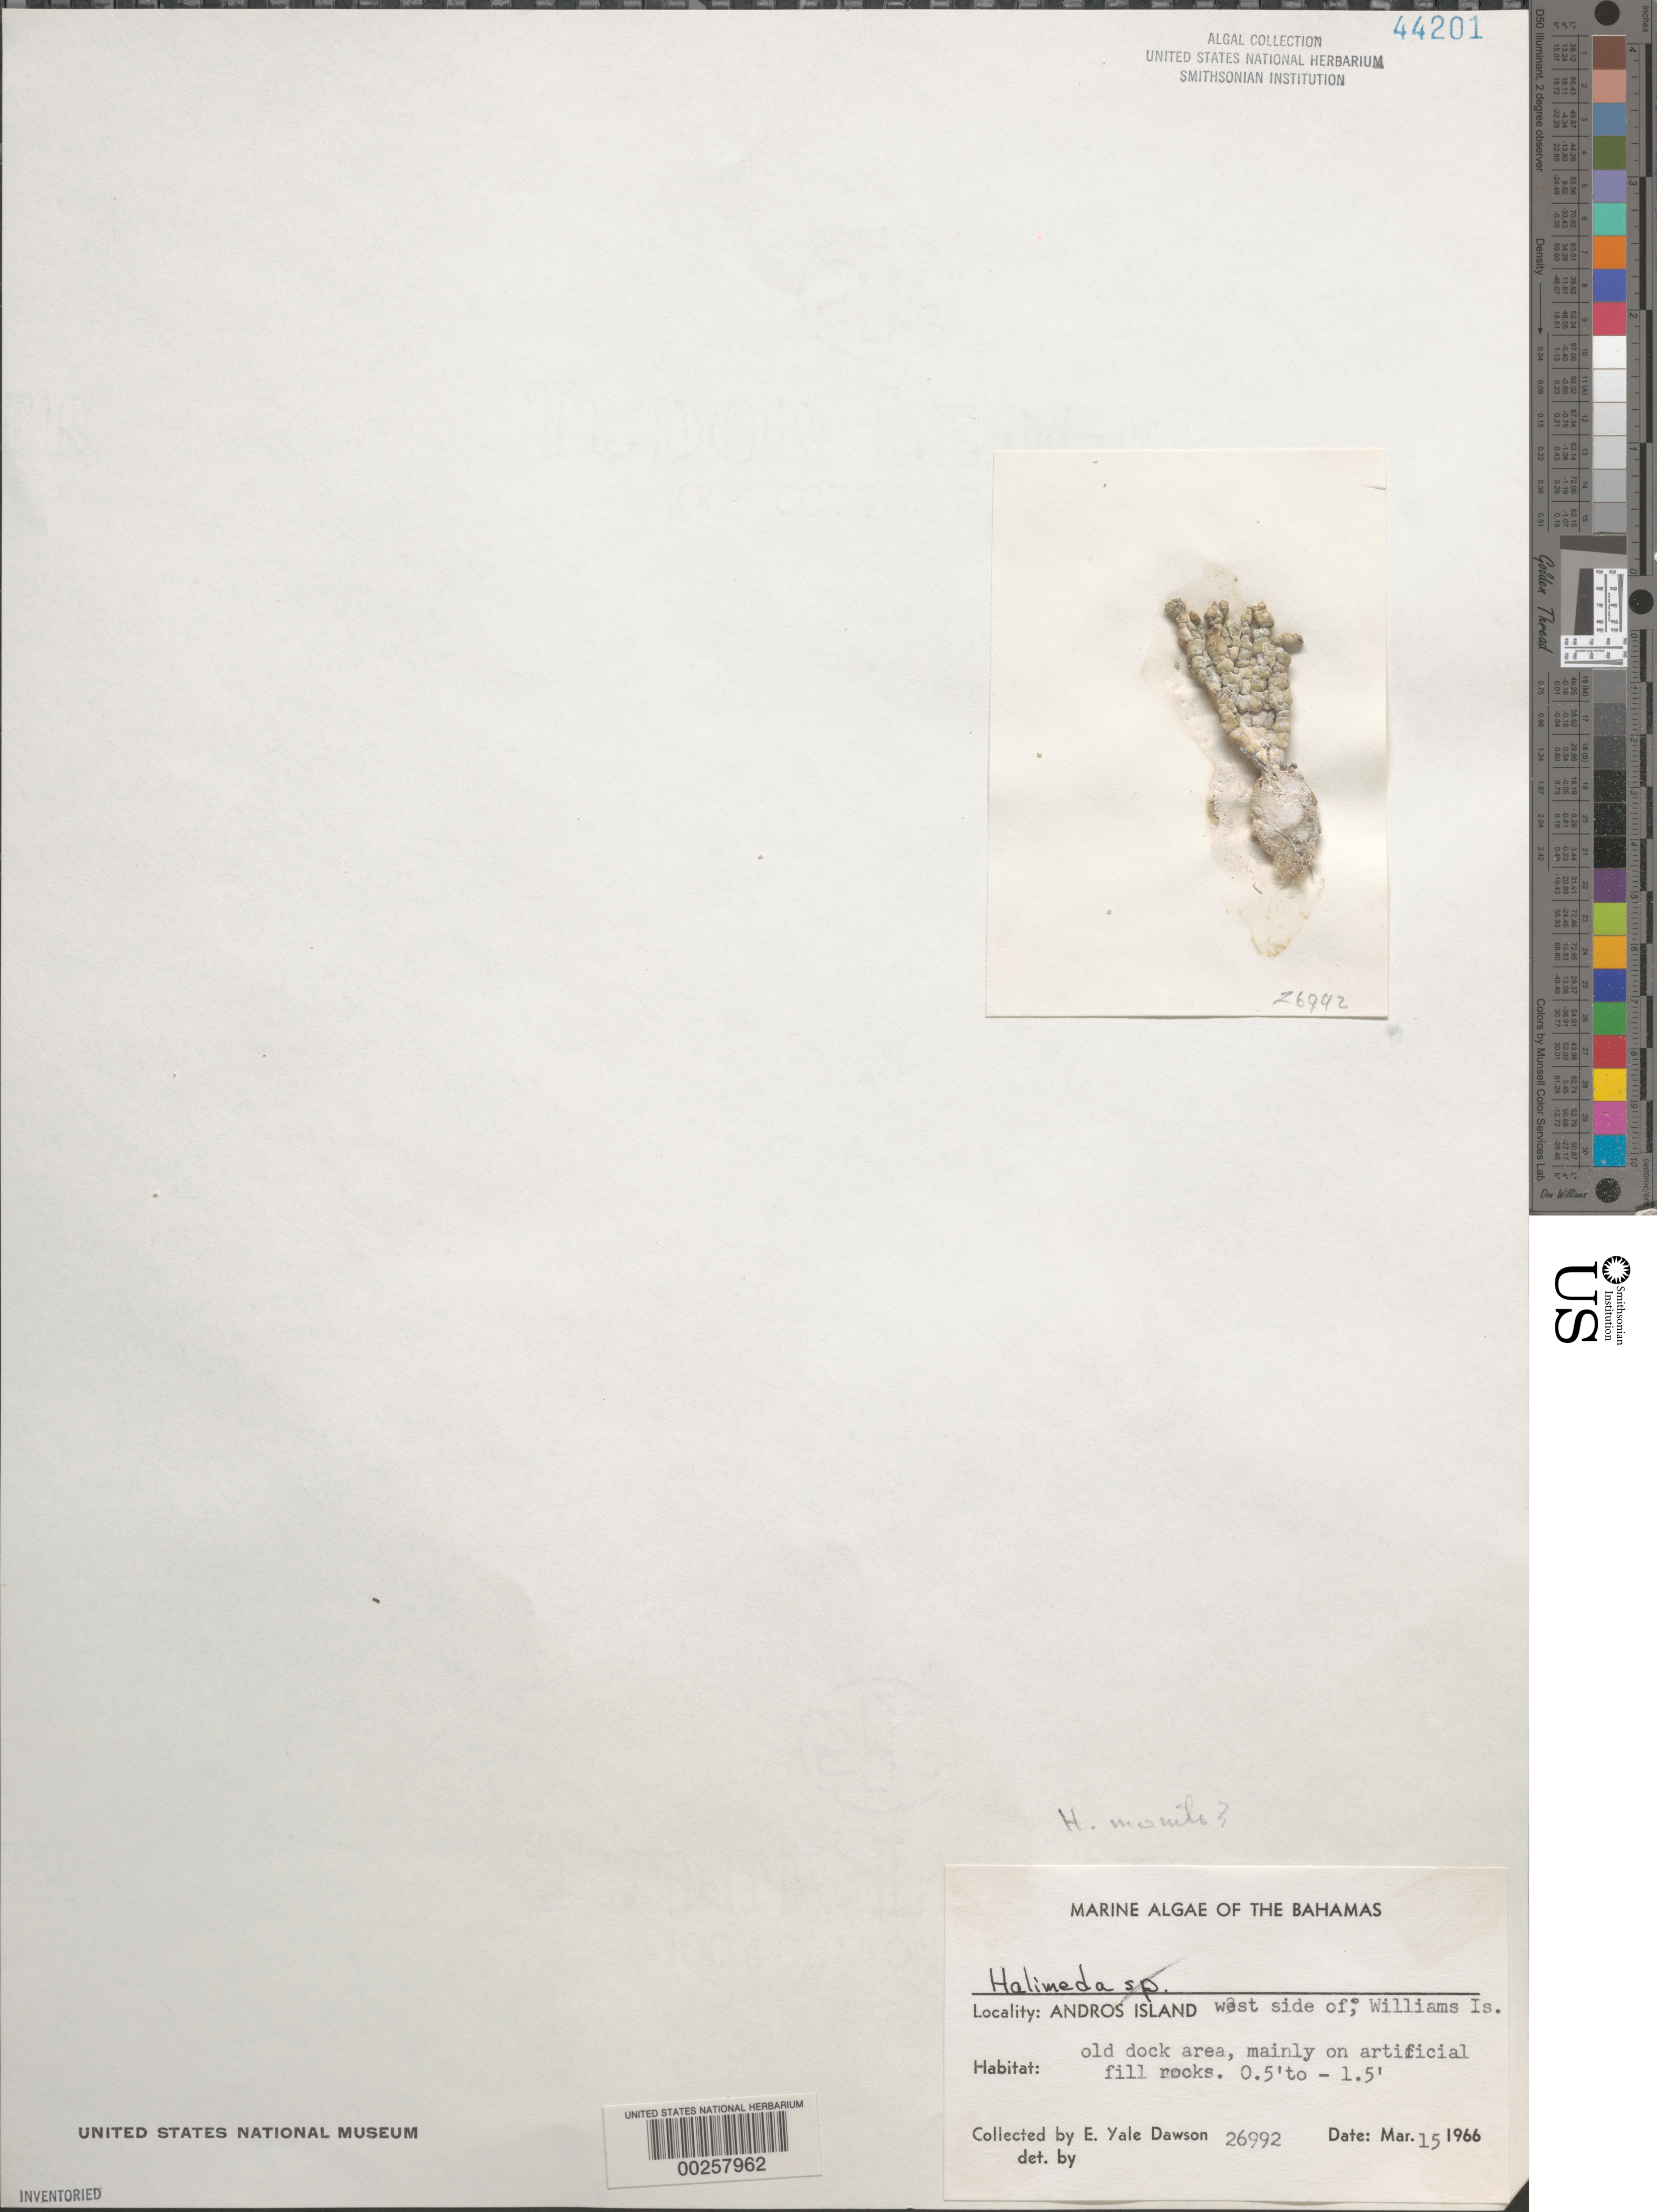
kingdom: Plantae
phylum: Chlorophyta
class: Ulvophyceae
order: Bryopsidales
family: Halimedaceae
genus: Halimeda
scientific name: Halimeda monile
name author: (J. Ellis & Sol.) J.V.Lamouroux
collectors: E. Y. Dawson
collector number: EYD 26992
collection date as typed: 15 Mar 1966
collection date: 1966-03-15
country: Bahamas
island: Andros Island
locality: West side of Andros Island, Williams Island old dock area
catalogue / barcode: US 44201